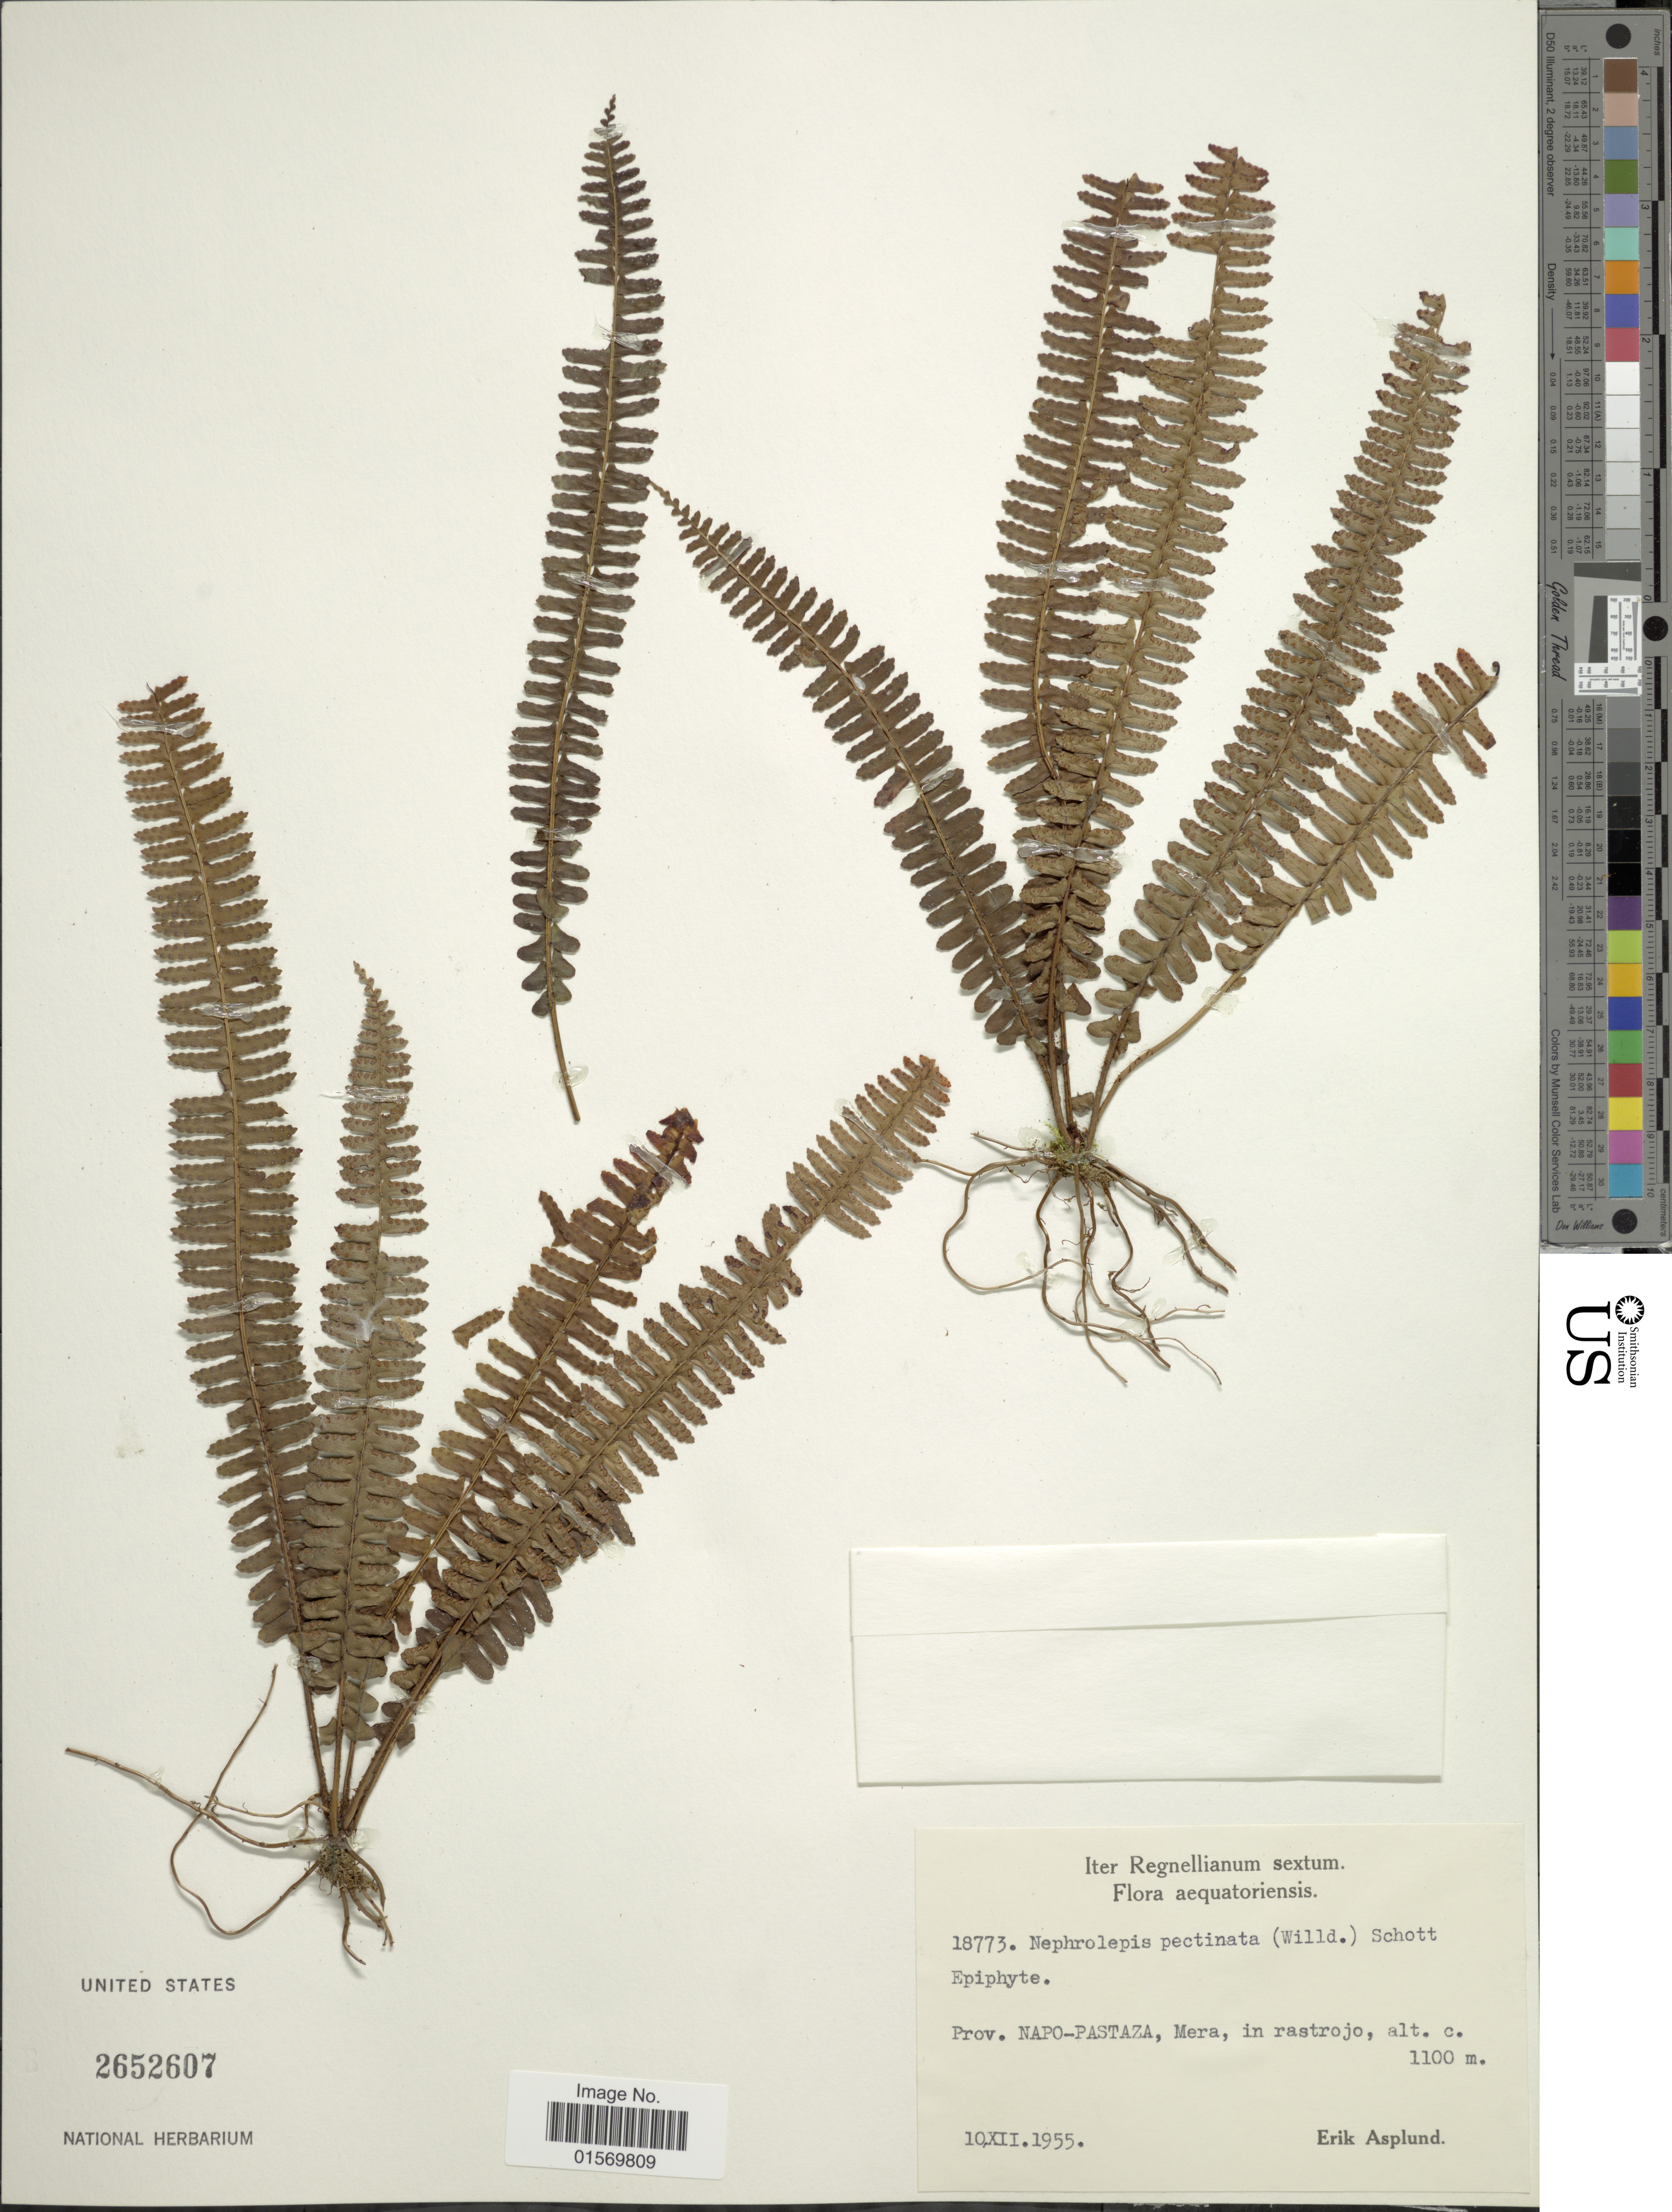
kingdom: Plantae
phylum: Tracheophyta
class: Polypodiopsida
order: Polypodiales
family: Nephrolepidaceae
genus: Nephrolepis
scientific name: Nephrolepis pectinata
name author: (Willd.) Schott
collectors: E. Asplund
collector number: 18773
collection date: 1955-12-10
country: Ecuador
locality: Province Napo-Pastaza, Mera, in rastrojo.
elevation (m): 1100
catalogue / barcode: US 2652607